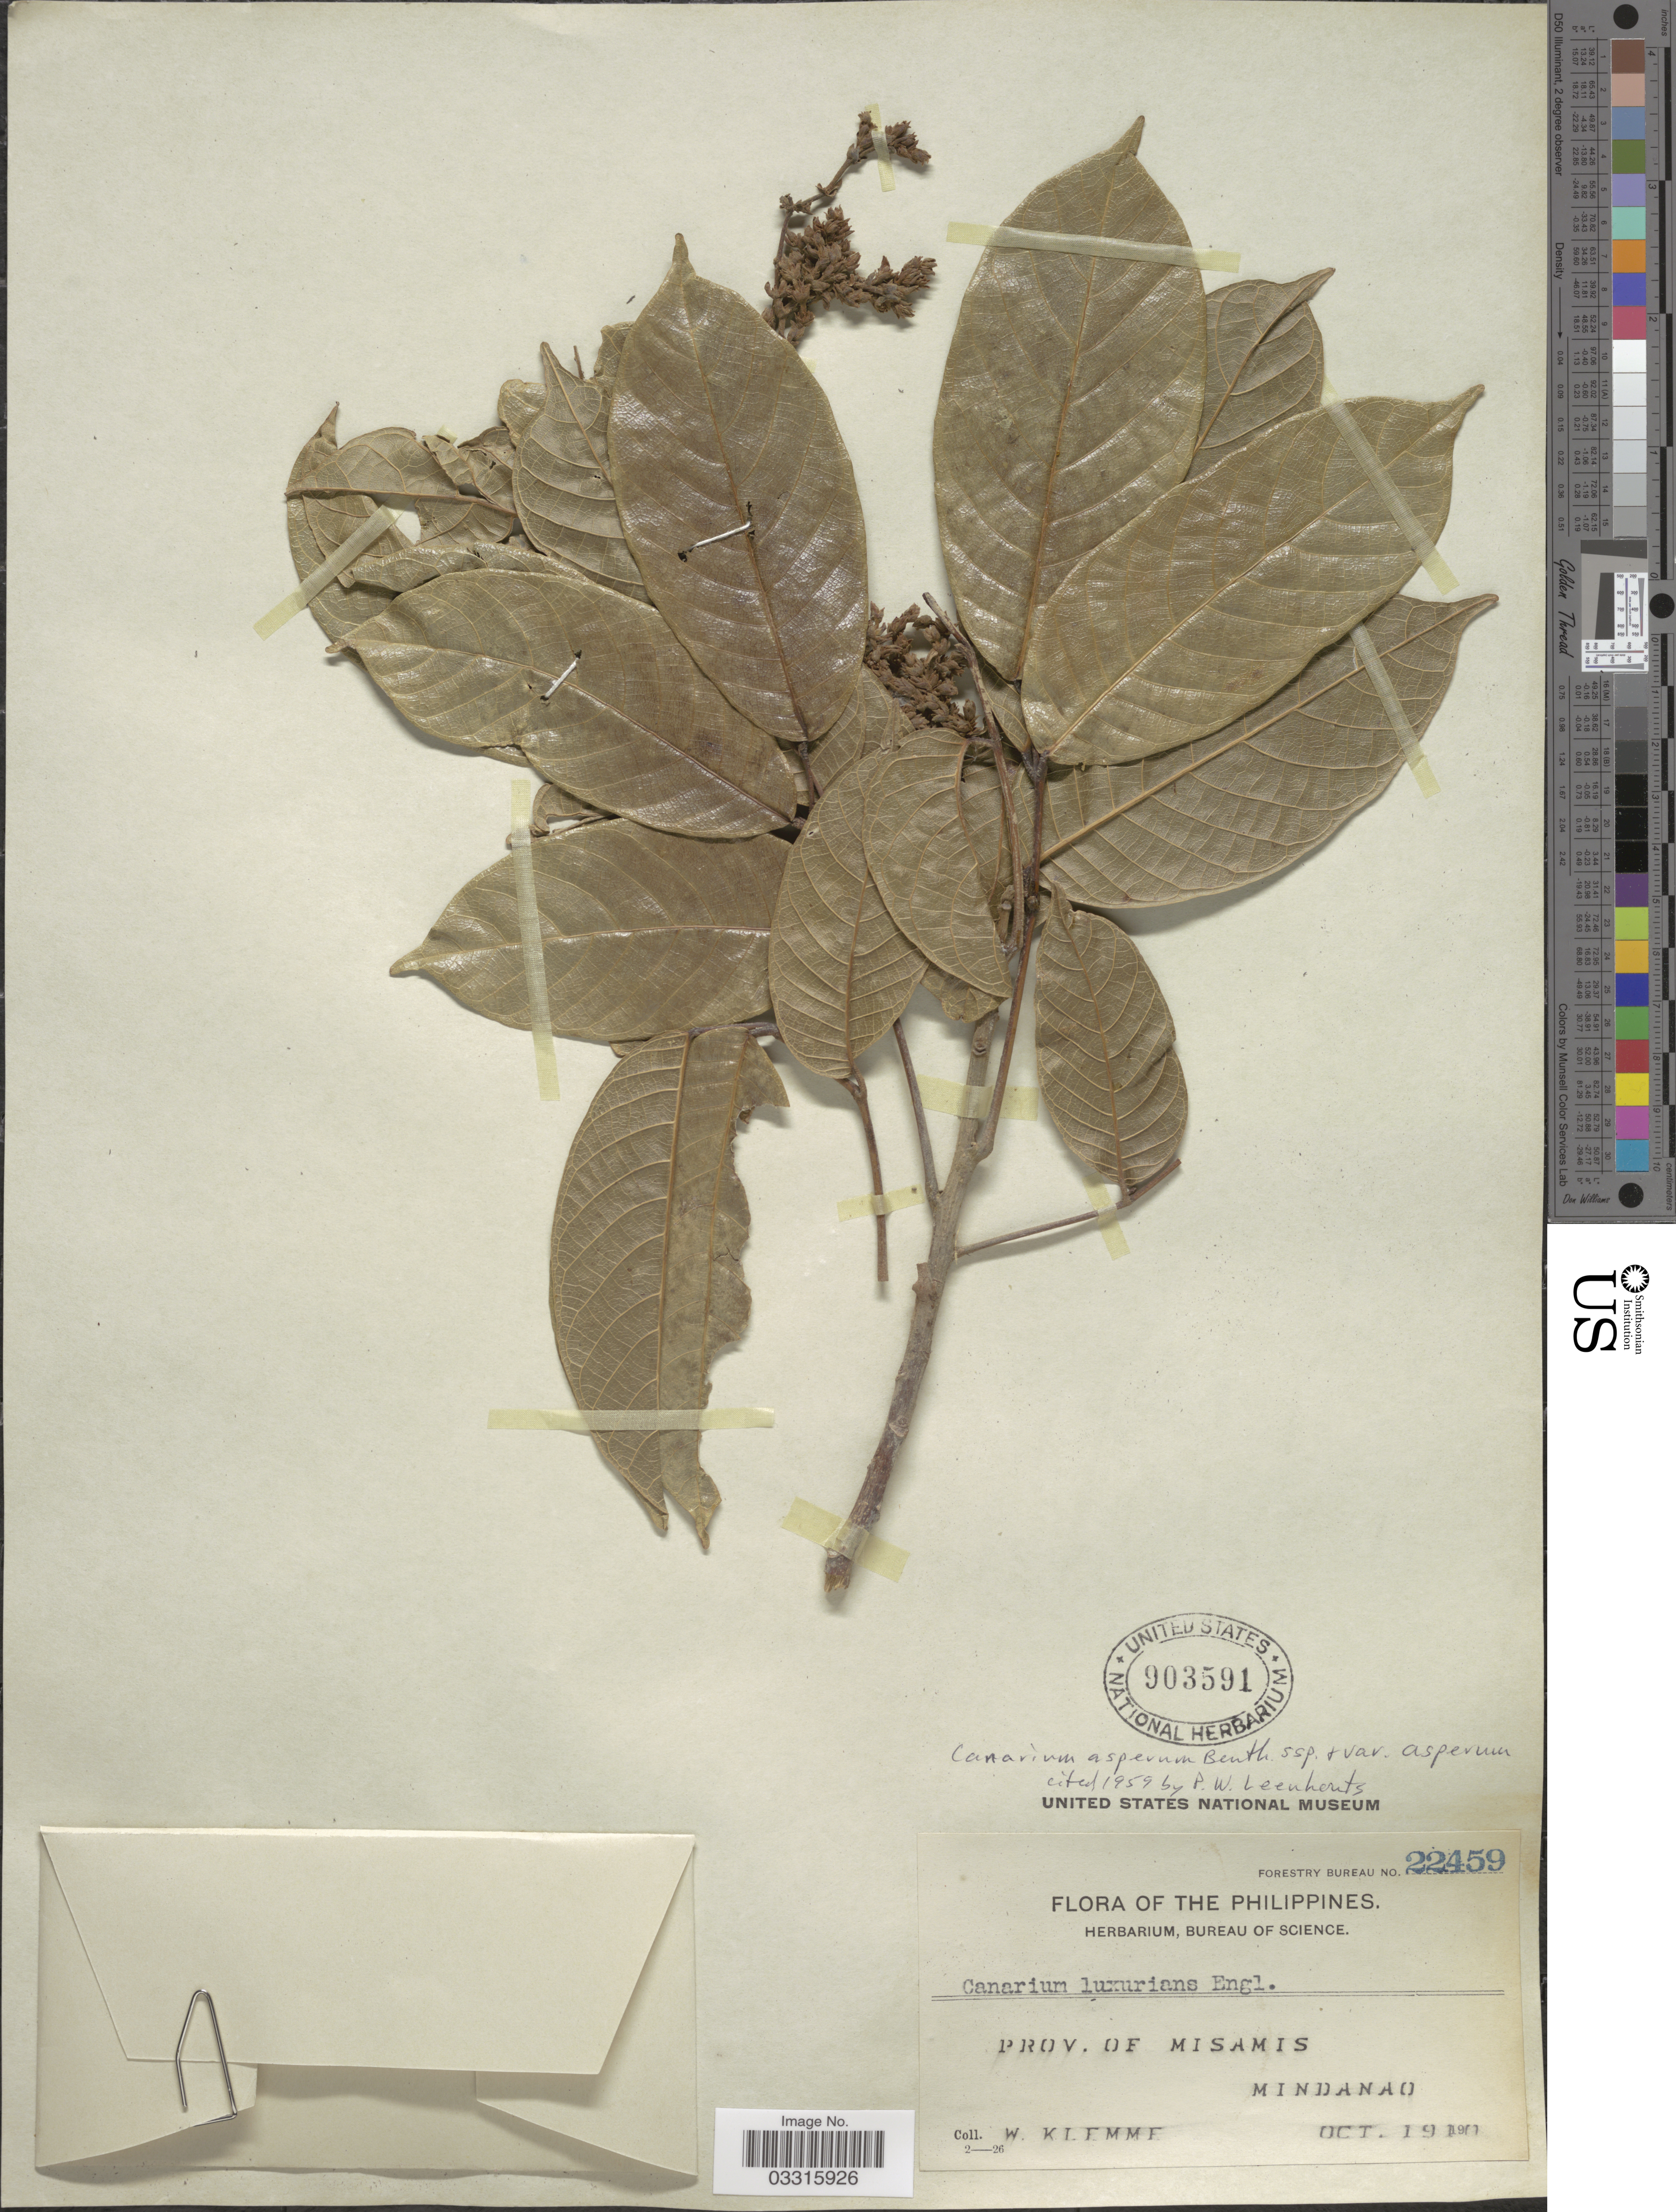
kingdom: Plantae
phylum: Tracheophyta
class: Magnoliopsida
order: Sapindales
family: Burseraceae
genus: Canarium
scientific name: Canarium asperum subsp. asperum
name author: Benth.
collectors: W. Klemme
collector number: Forestry Bureau 22459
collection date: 1910-10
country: Philippines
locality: Prov. of Misamis, Mindanao.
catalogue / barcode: US 903591